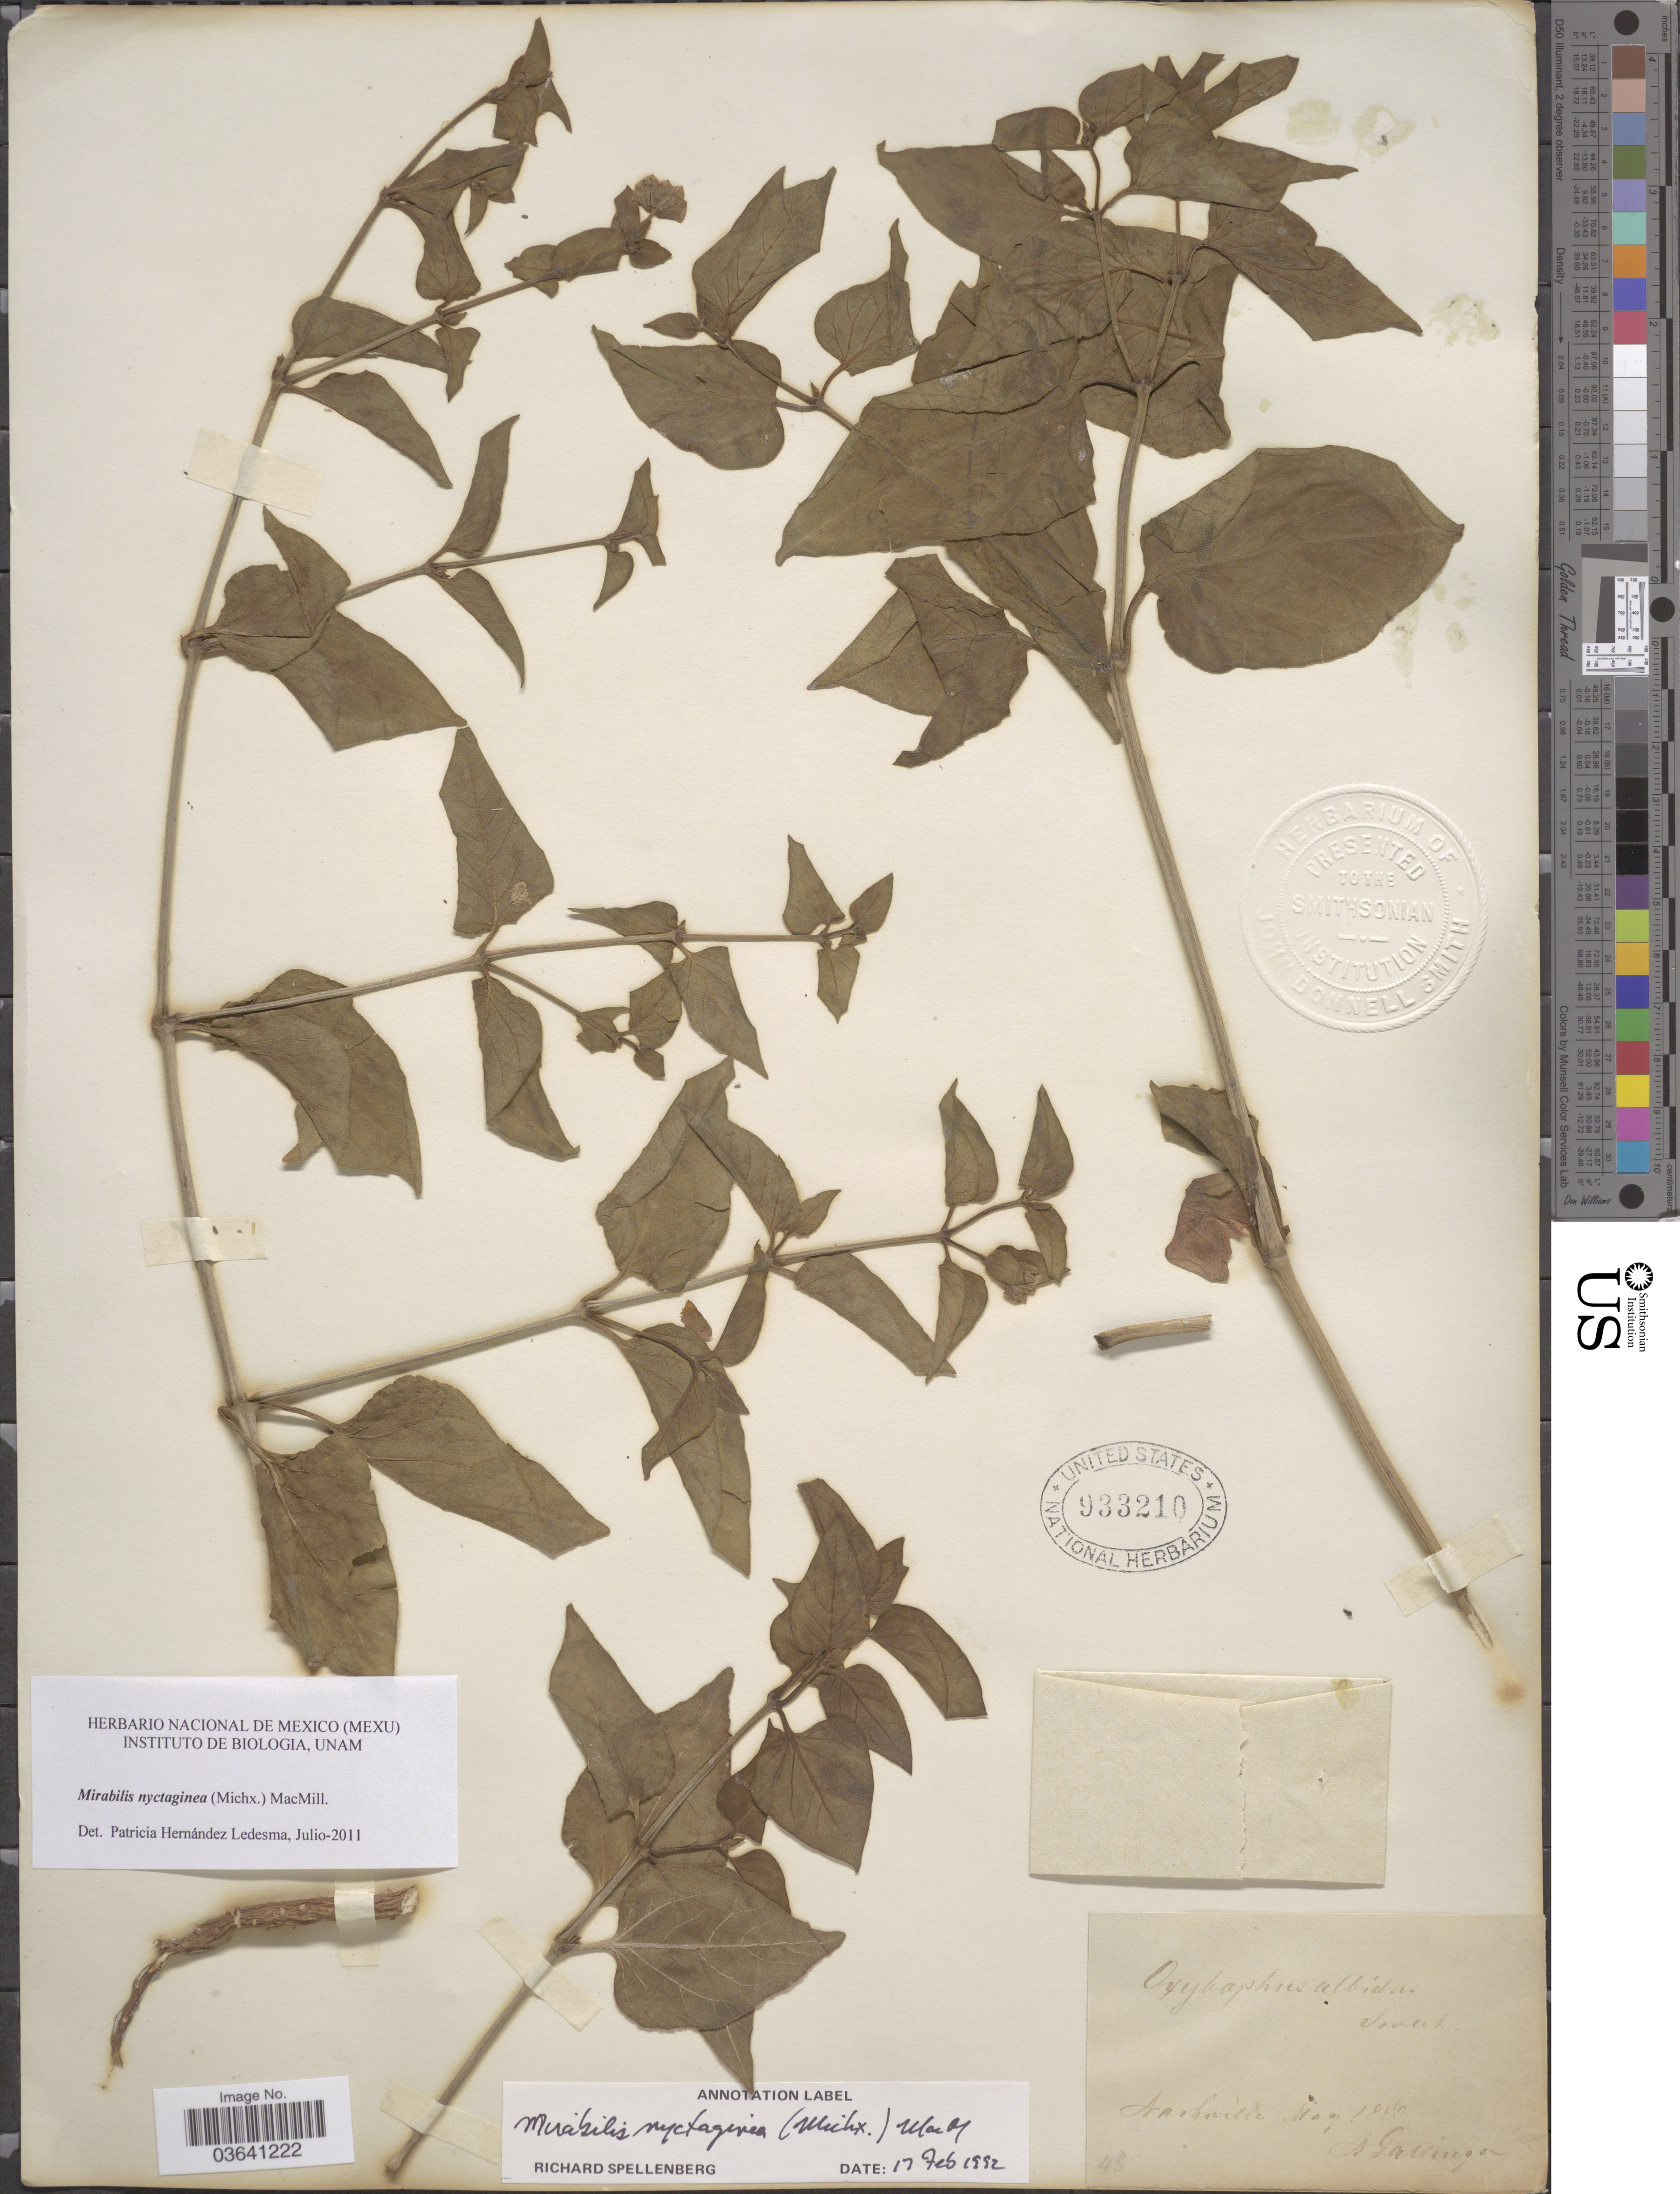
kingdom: Plantae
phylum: Tracheophyta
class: Magnoliopsida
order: Caryophyllales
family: Nyctaginaceae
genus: Mirabilis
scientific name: Mirabilis nyctaginea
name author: (Michx.) MacMill.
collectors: A. Gattinger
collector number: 48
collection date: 1880-05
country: United States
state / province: Tennessee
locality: Nashville.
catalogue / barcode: US 933210